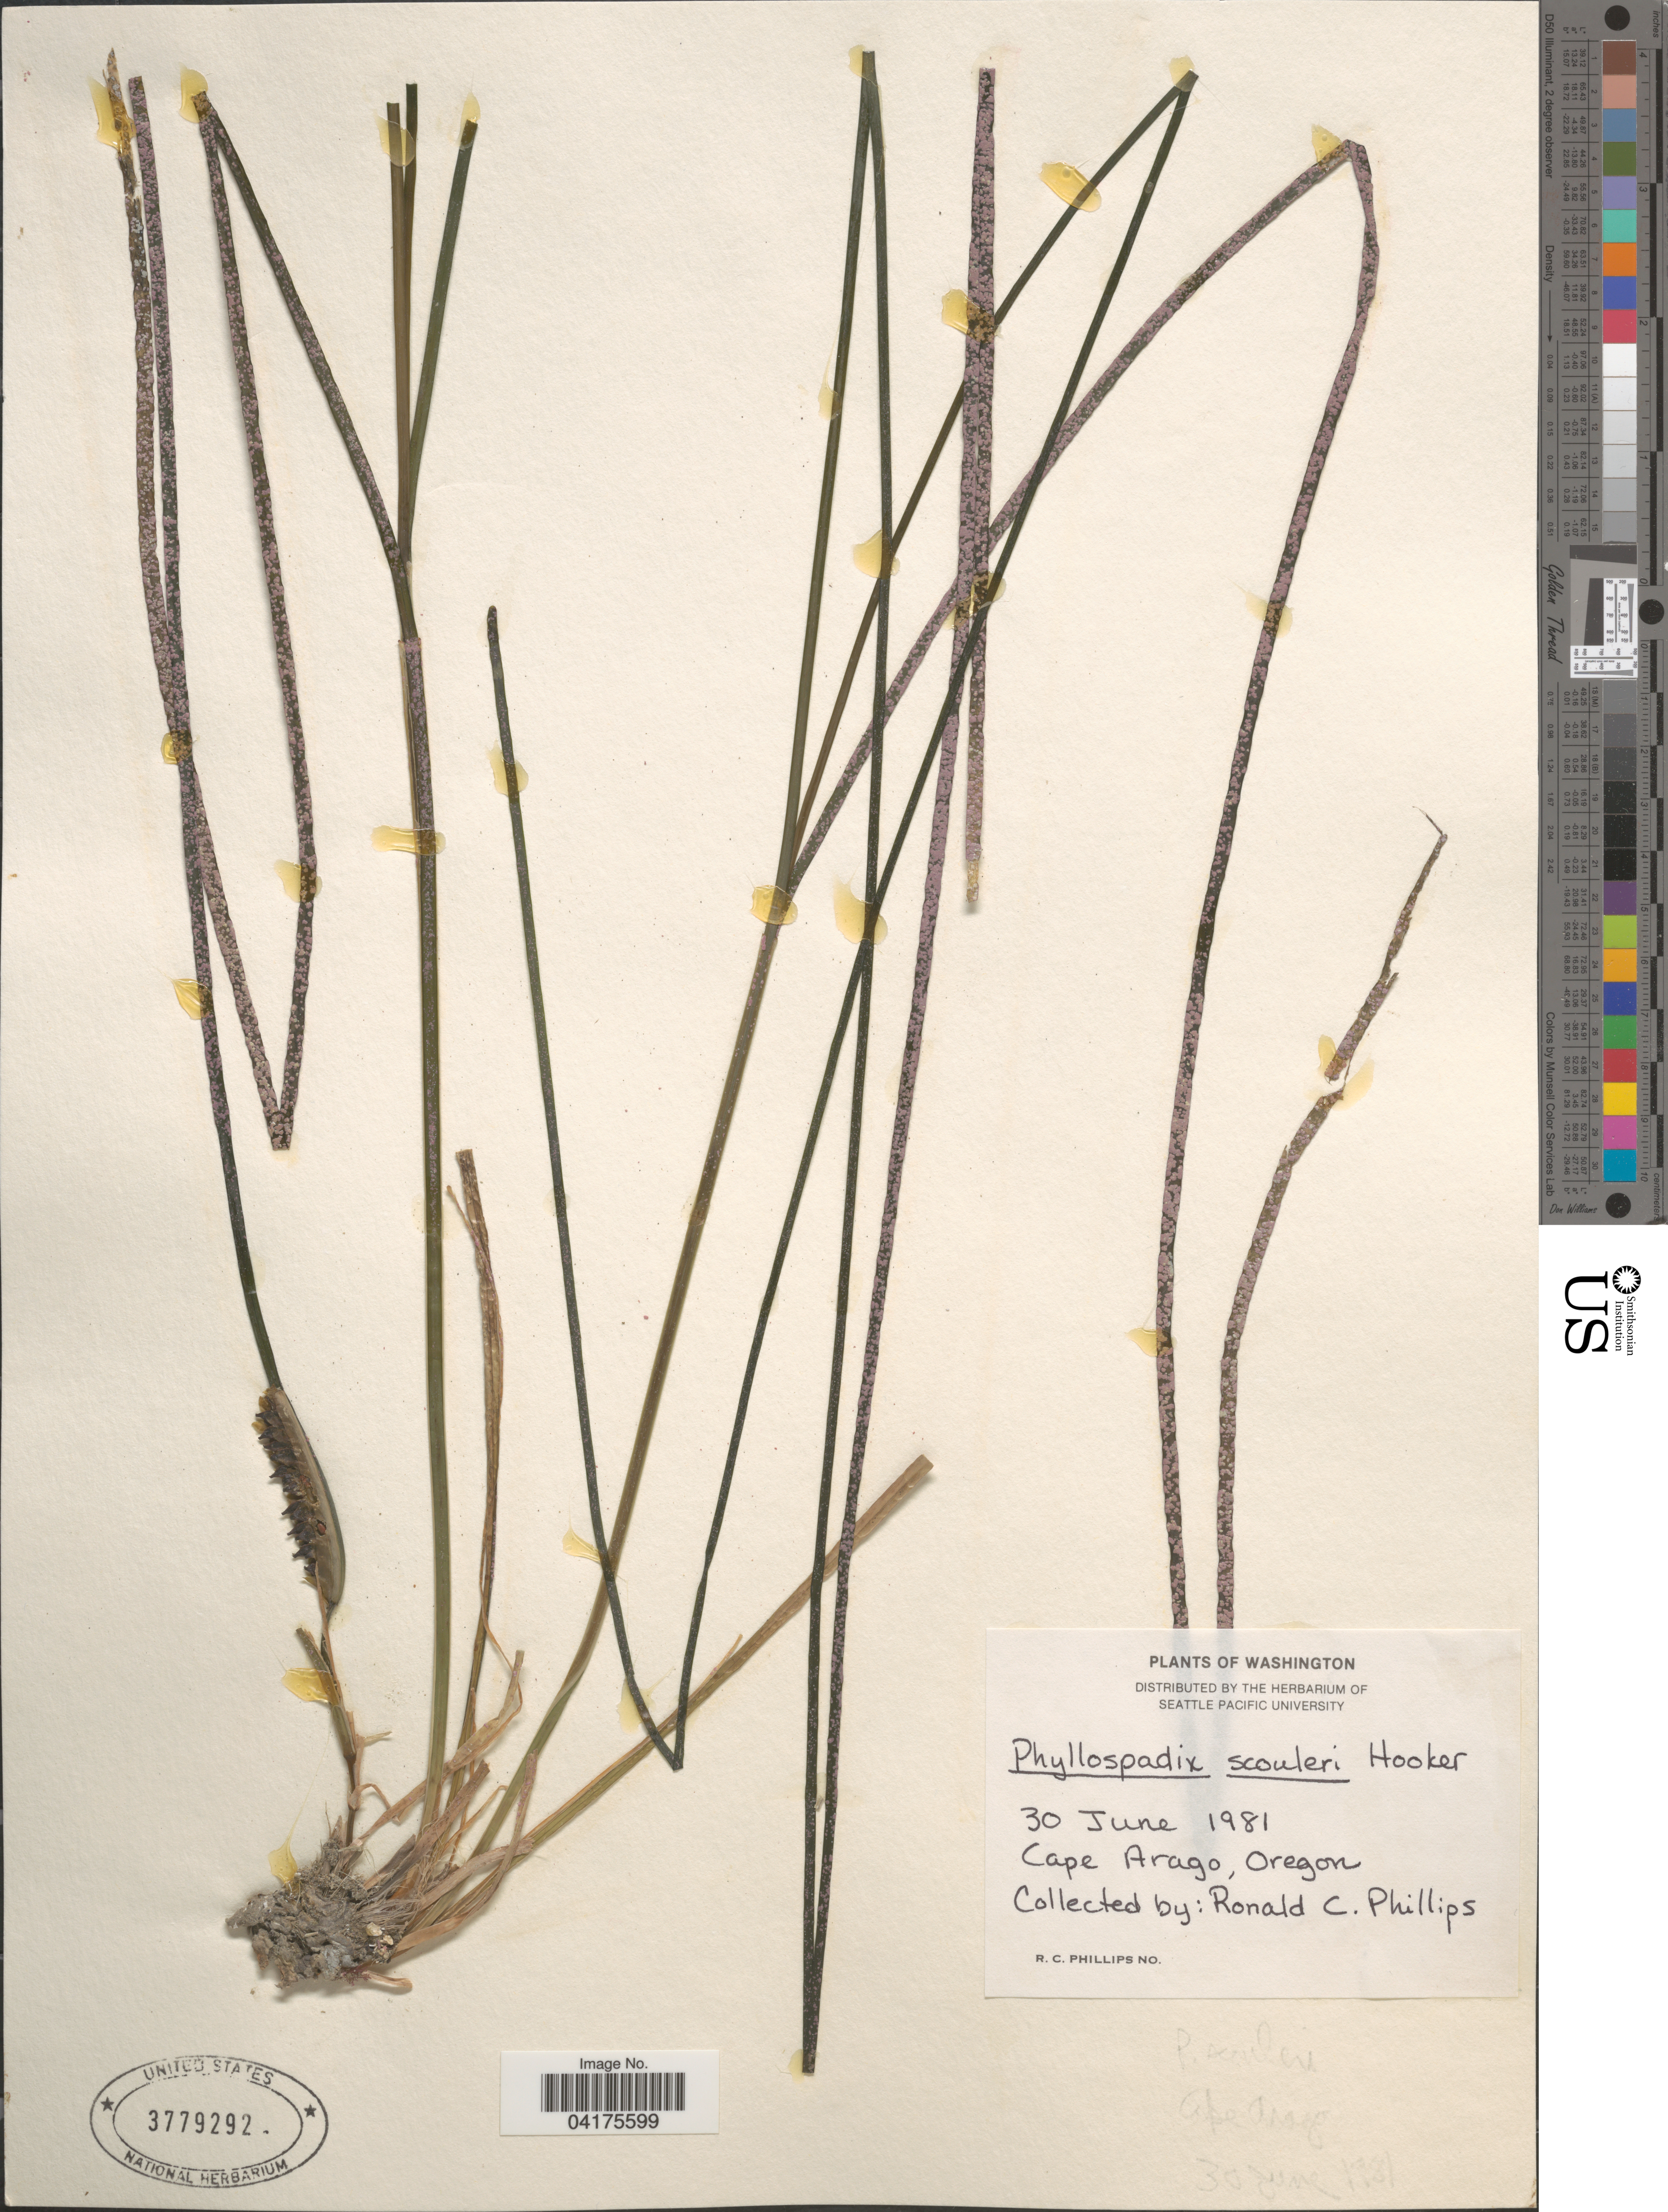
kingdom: Plantae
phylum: Tracheophyta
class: Liliopsida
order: Alismatales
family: Zosteraceae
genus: Phyllospadix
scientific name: Phyllospadix scouleri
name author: Hook.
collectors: R. C. Phillips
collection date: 1981-06-30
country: United States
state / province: Oregon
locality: Cape Arago.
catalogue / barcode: US 3779292